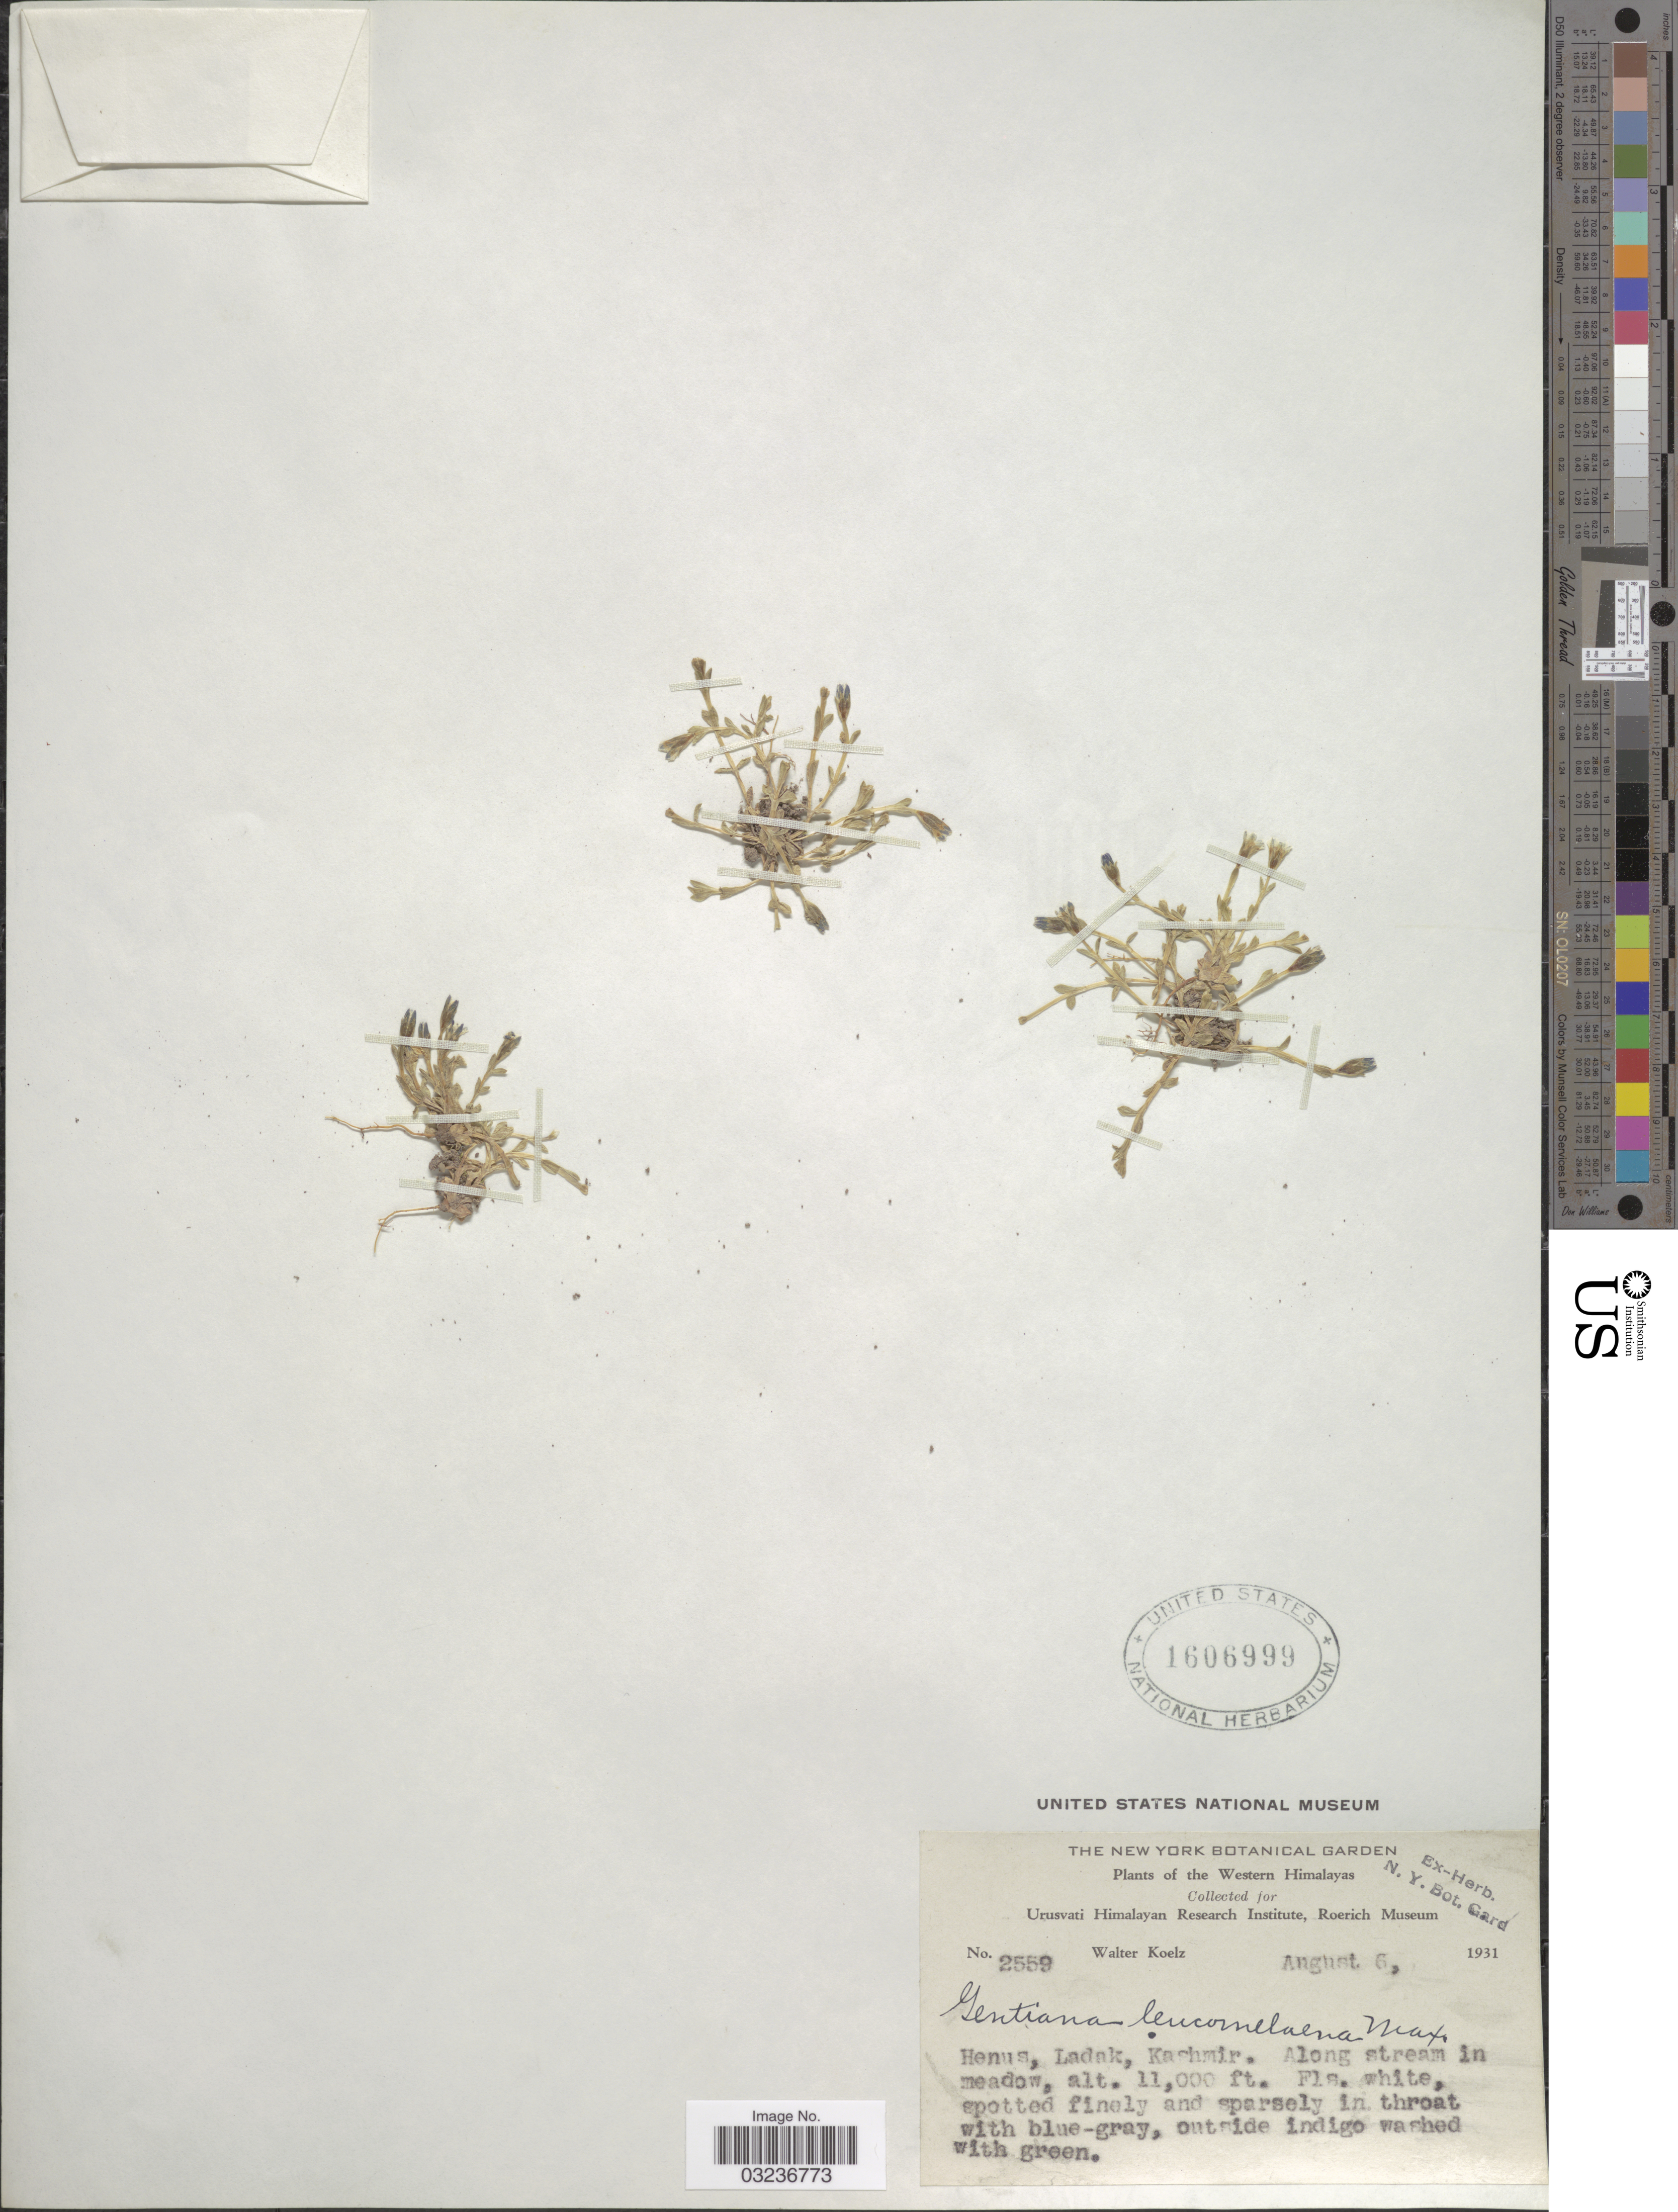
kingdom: Plantae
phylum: Tracheophyta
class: Magnoliopsida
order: Gentianales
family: Gentianaceae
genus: Gentiana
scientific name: Gentiana leucomelaena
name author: Maxim.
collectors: W. N. Koelz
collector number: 2559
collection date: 1931-08-06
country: India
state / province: Ladakh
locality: The Western Himalayas, Henus, Ladak, Kashmir.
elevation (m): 3353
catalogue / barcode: US 1606999